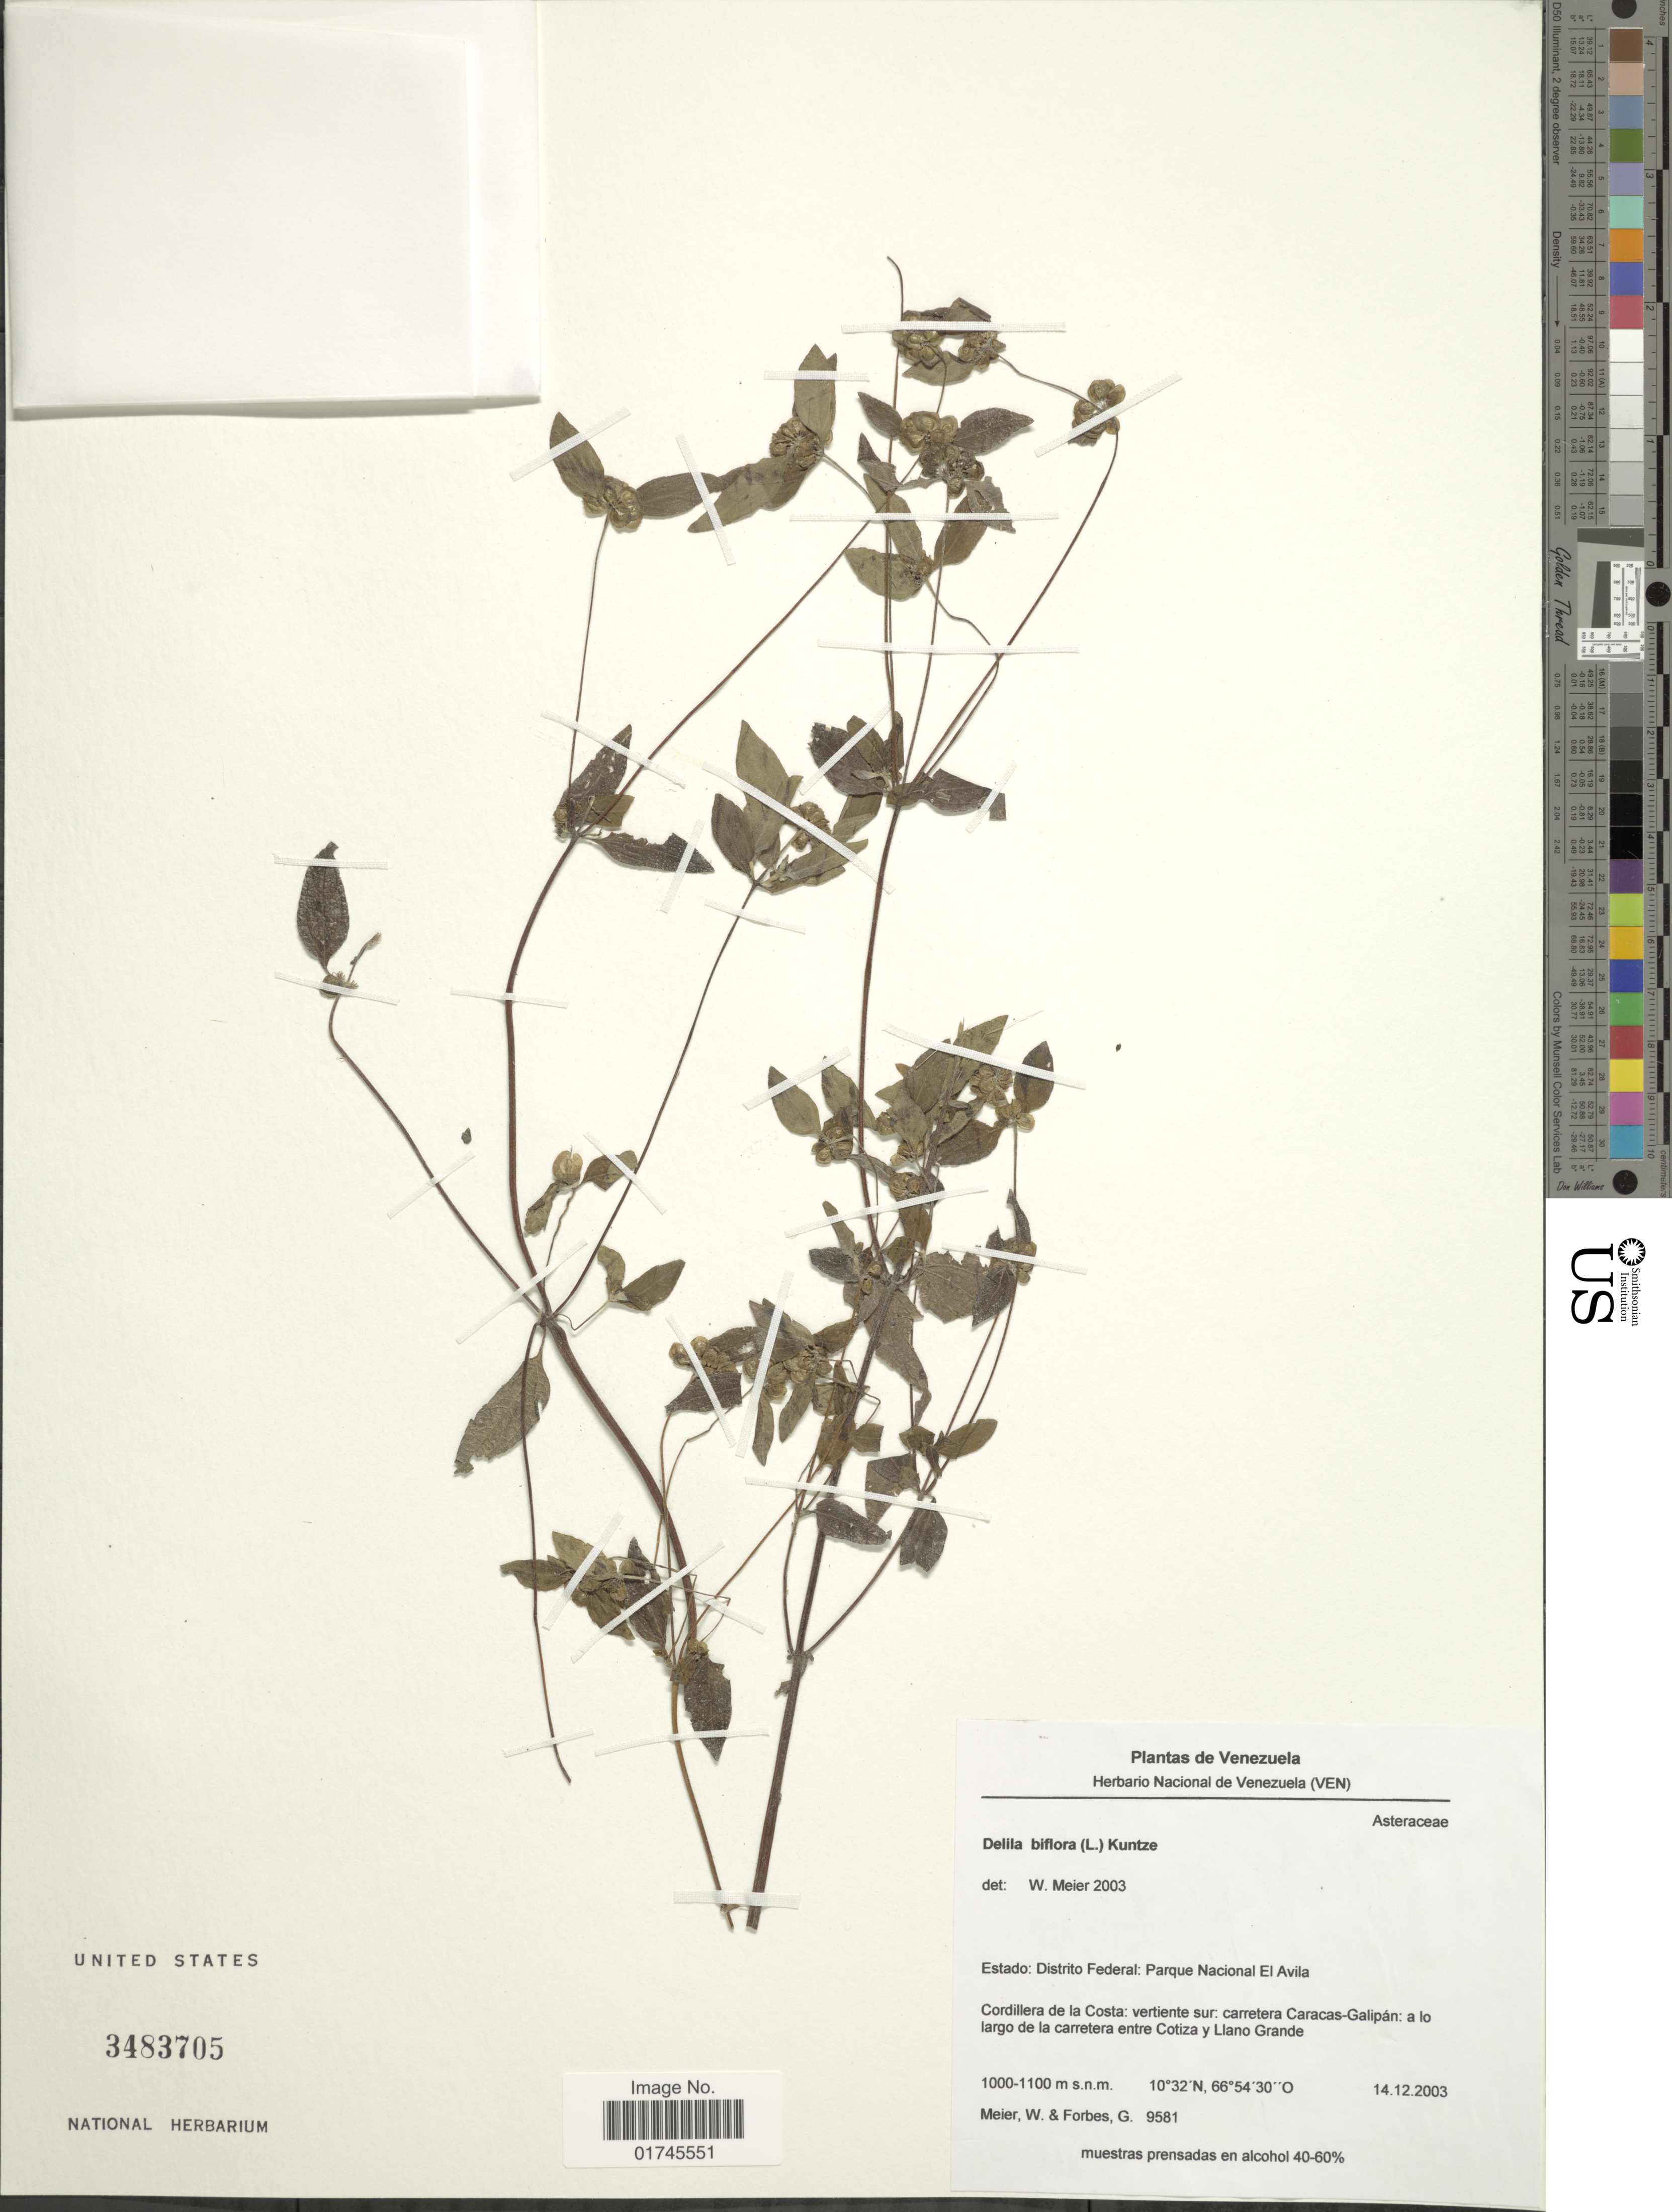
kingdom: Plantae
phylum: Tracheophyta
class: Magnoliopsida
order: Asterales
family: Asteraceae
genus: Delilia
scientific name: Delilia biflora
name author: (L.) Kuntze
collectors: W. Meier & G. Forbes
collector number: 9581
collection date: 2003-12-14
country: Venezuela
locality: Estado: Distrito Federal: Parque Nacional El Avilla, Cordillera de la Costa: vertiente sur: carretera Caracas-Galipán: a lo largo de la carretera entre Cotiza y Llano Grande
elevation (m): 1000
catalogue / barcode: US 3483705